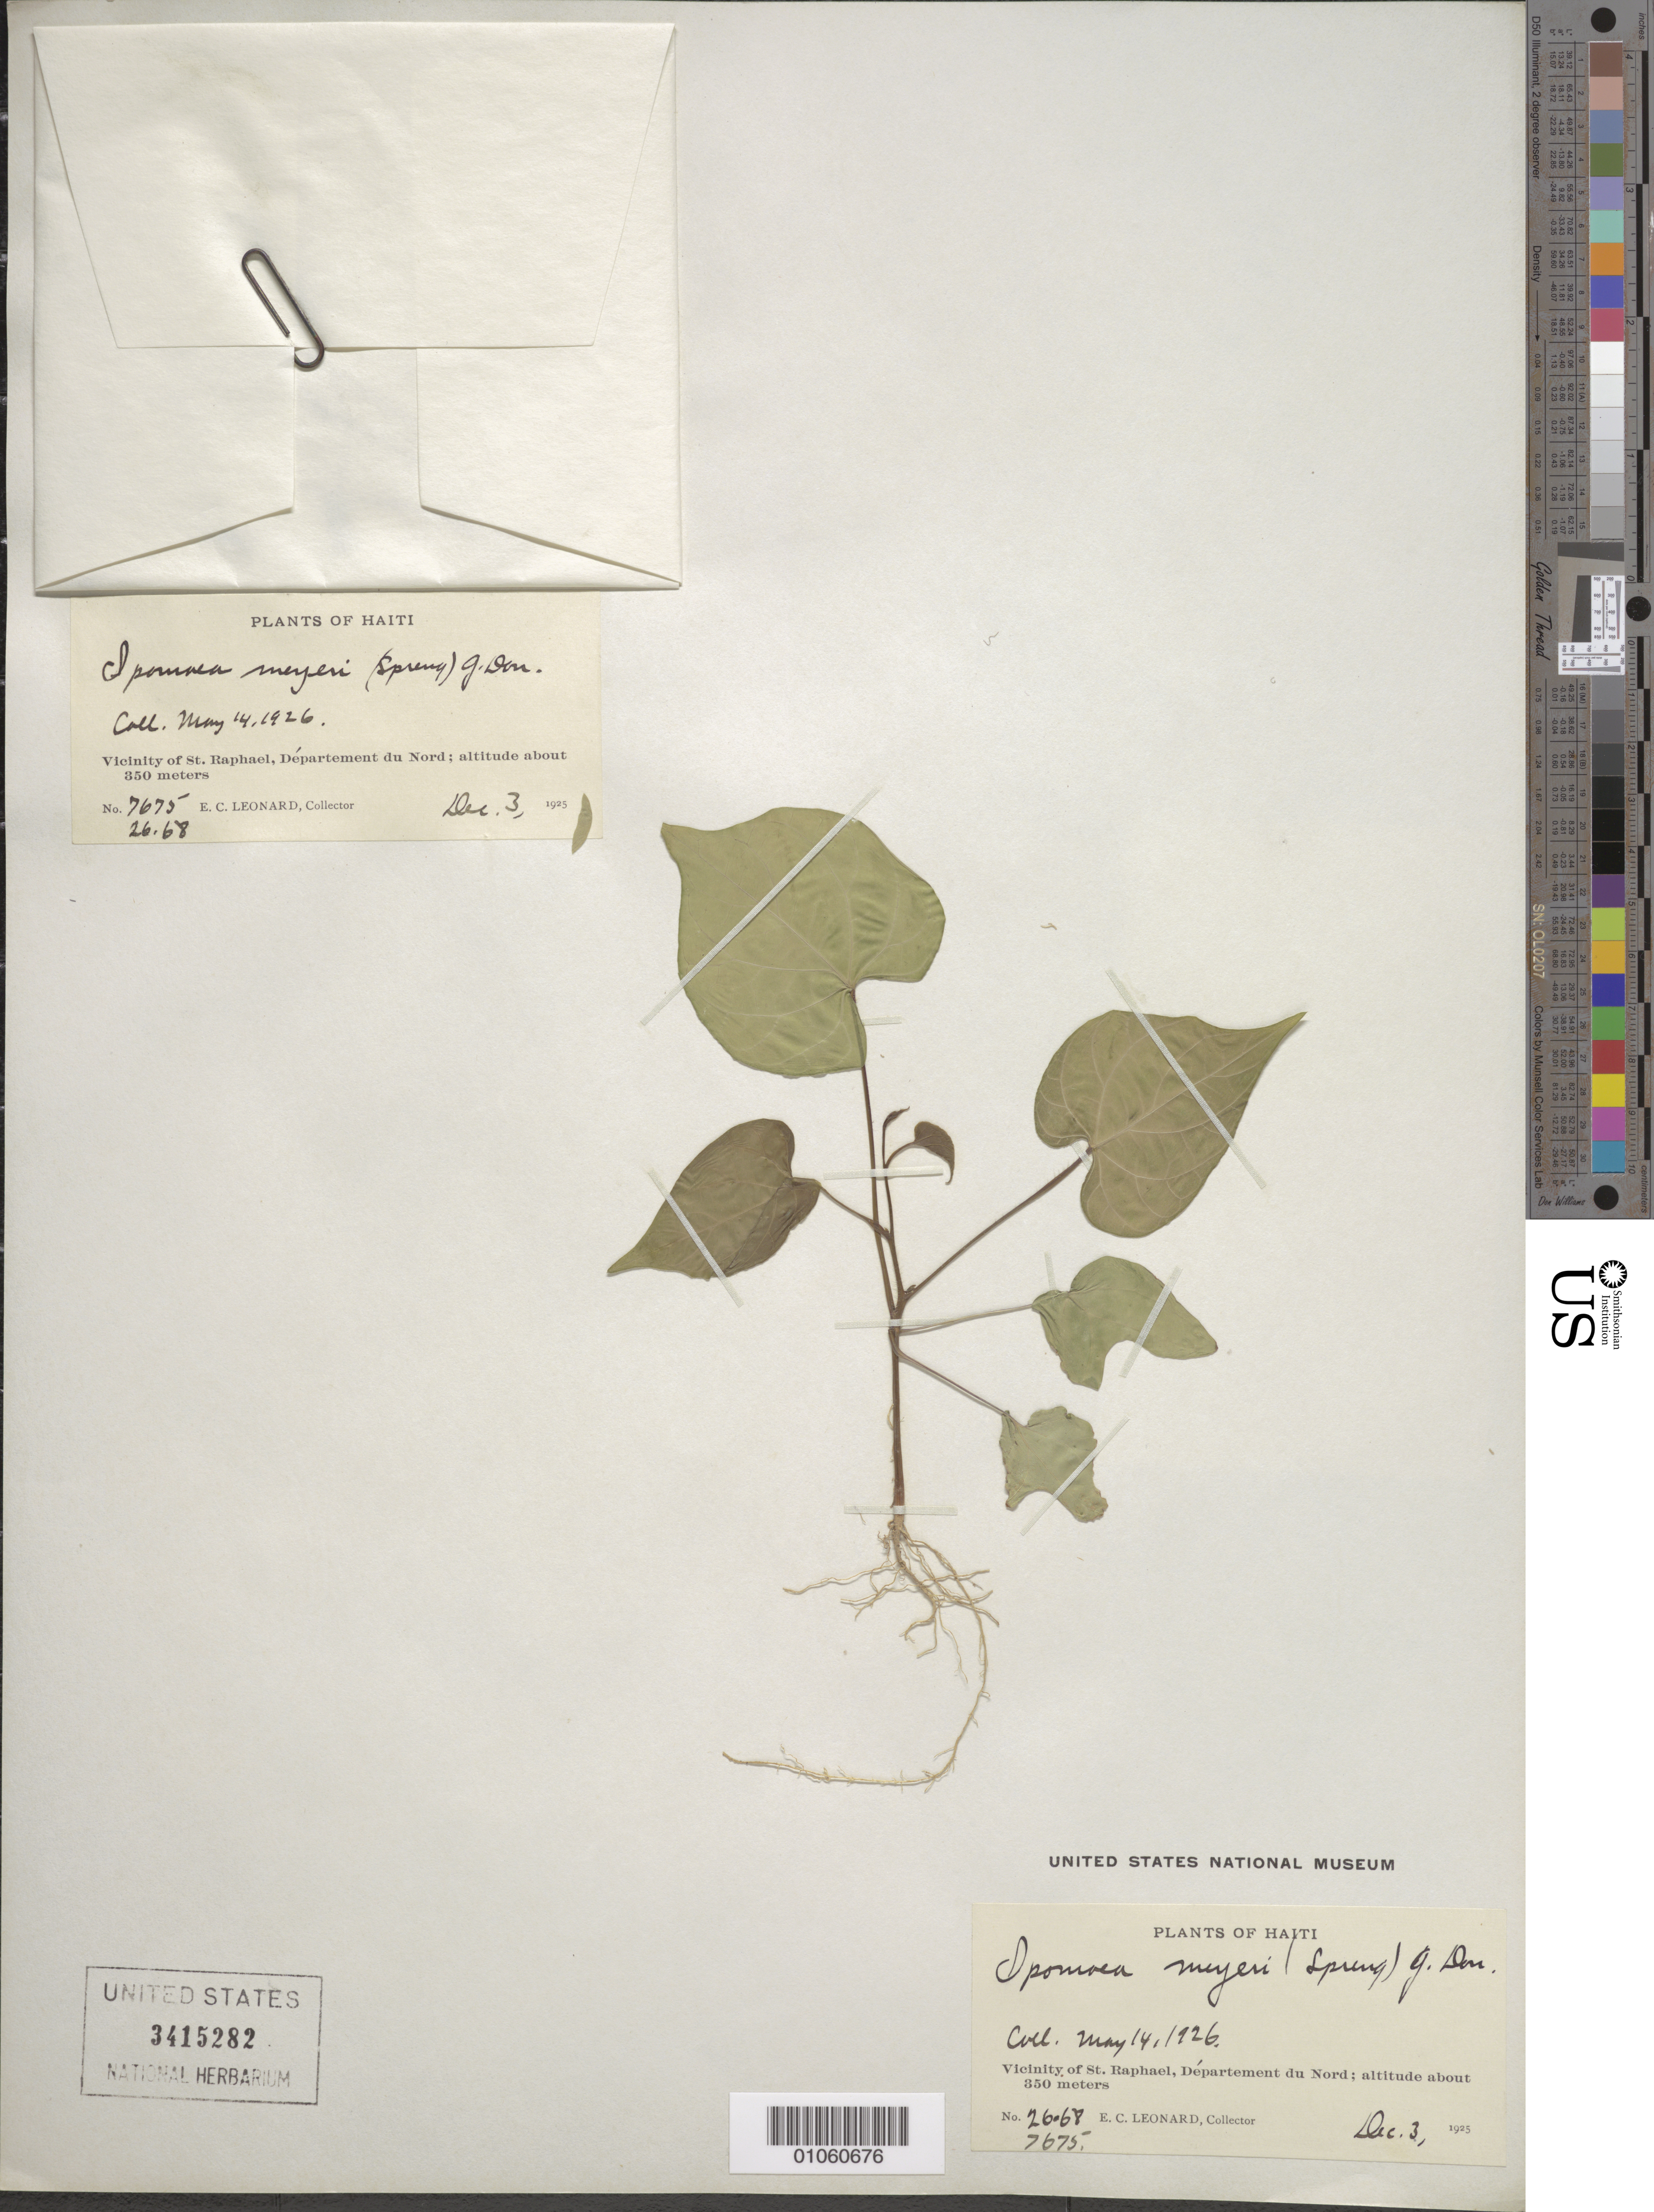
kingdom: Plantae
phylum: Tracheophyta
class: Magnoliopsida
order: Solanales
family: Convolvulaceae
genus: Ipomoea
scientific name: Ipomoea meyeri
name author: (Spreng.) G. Don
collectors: E. C. Leonard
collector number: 2668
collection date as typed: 14 May 1926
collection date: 1926-05-14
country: Haiti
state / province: Nord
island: Hispaniola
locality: St. Raphael vicinity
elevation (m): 350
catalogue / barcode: US 3415282